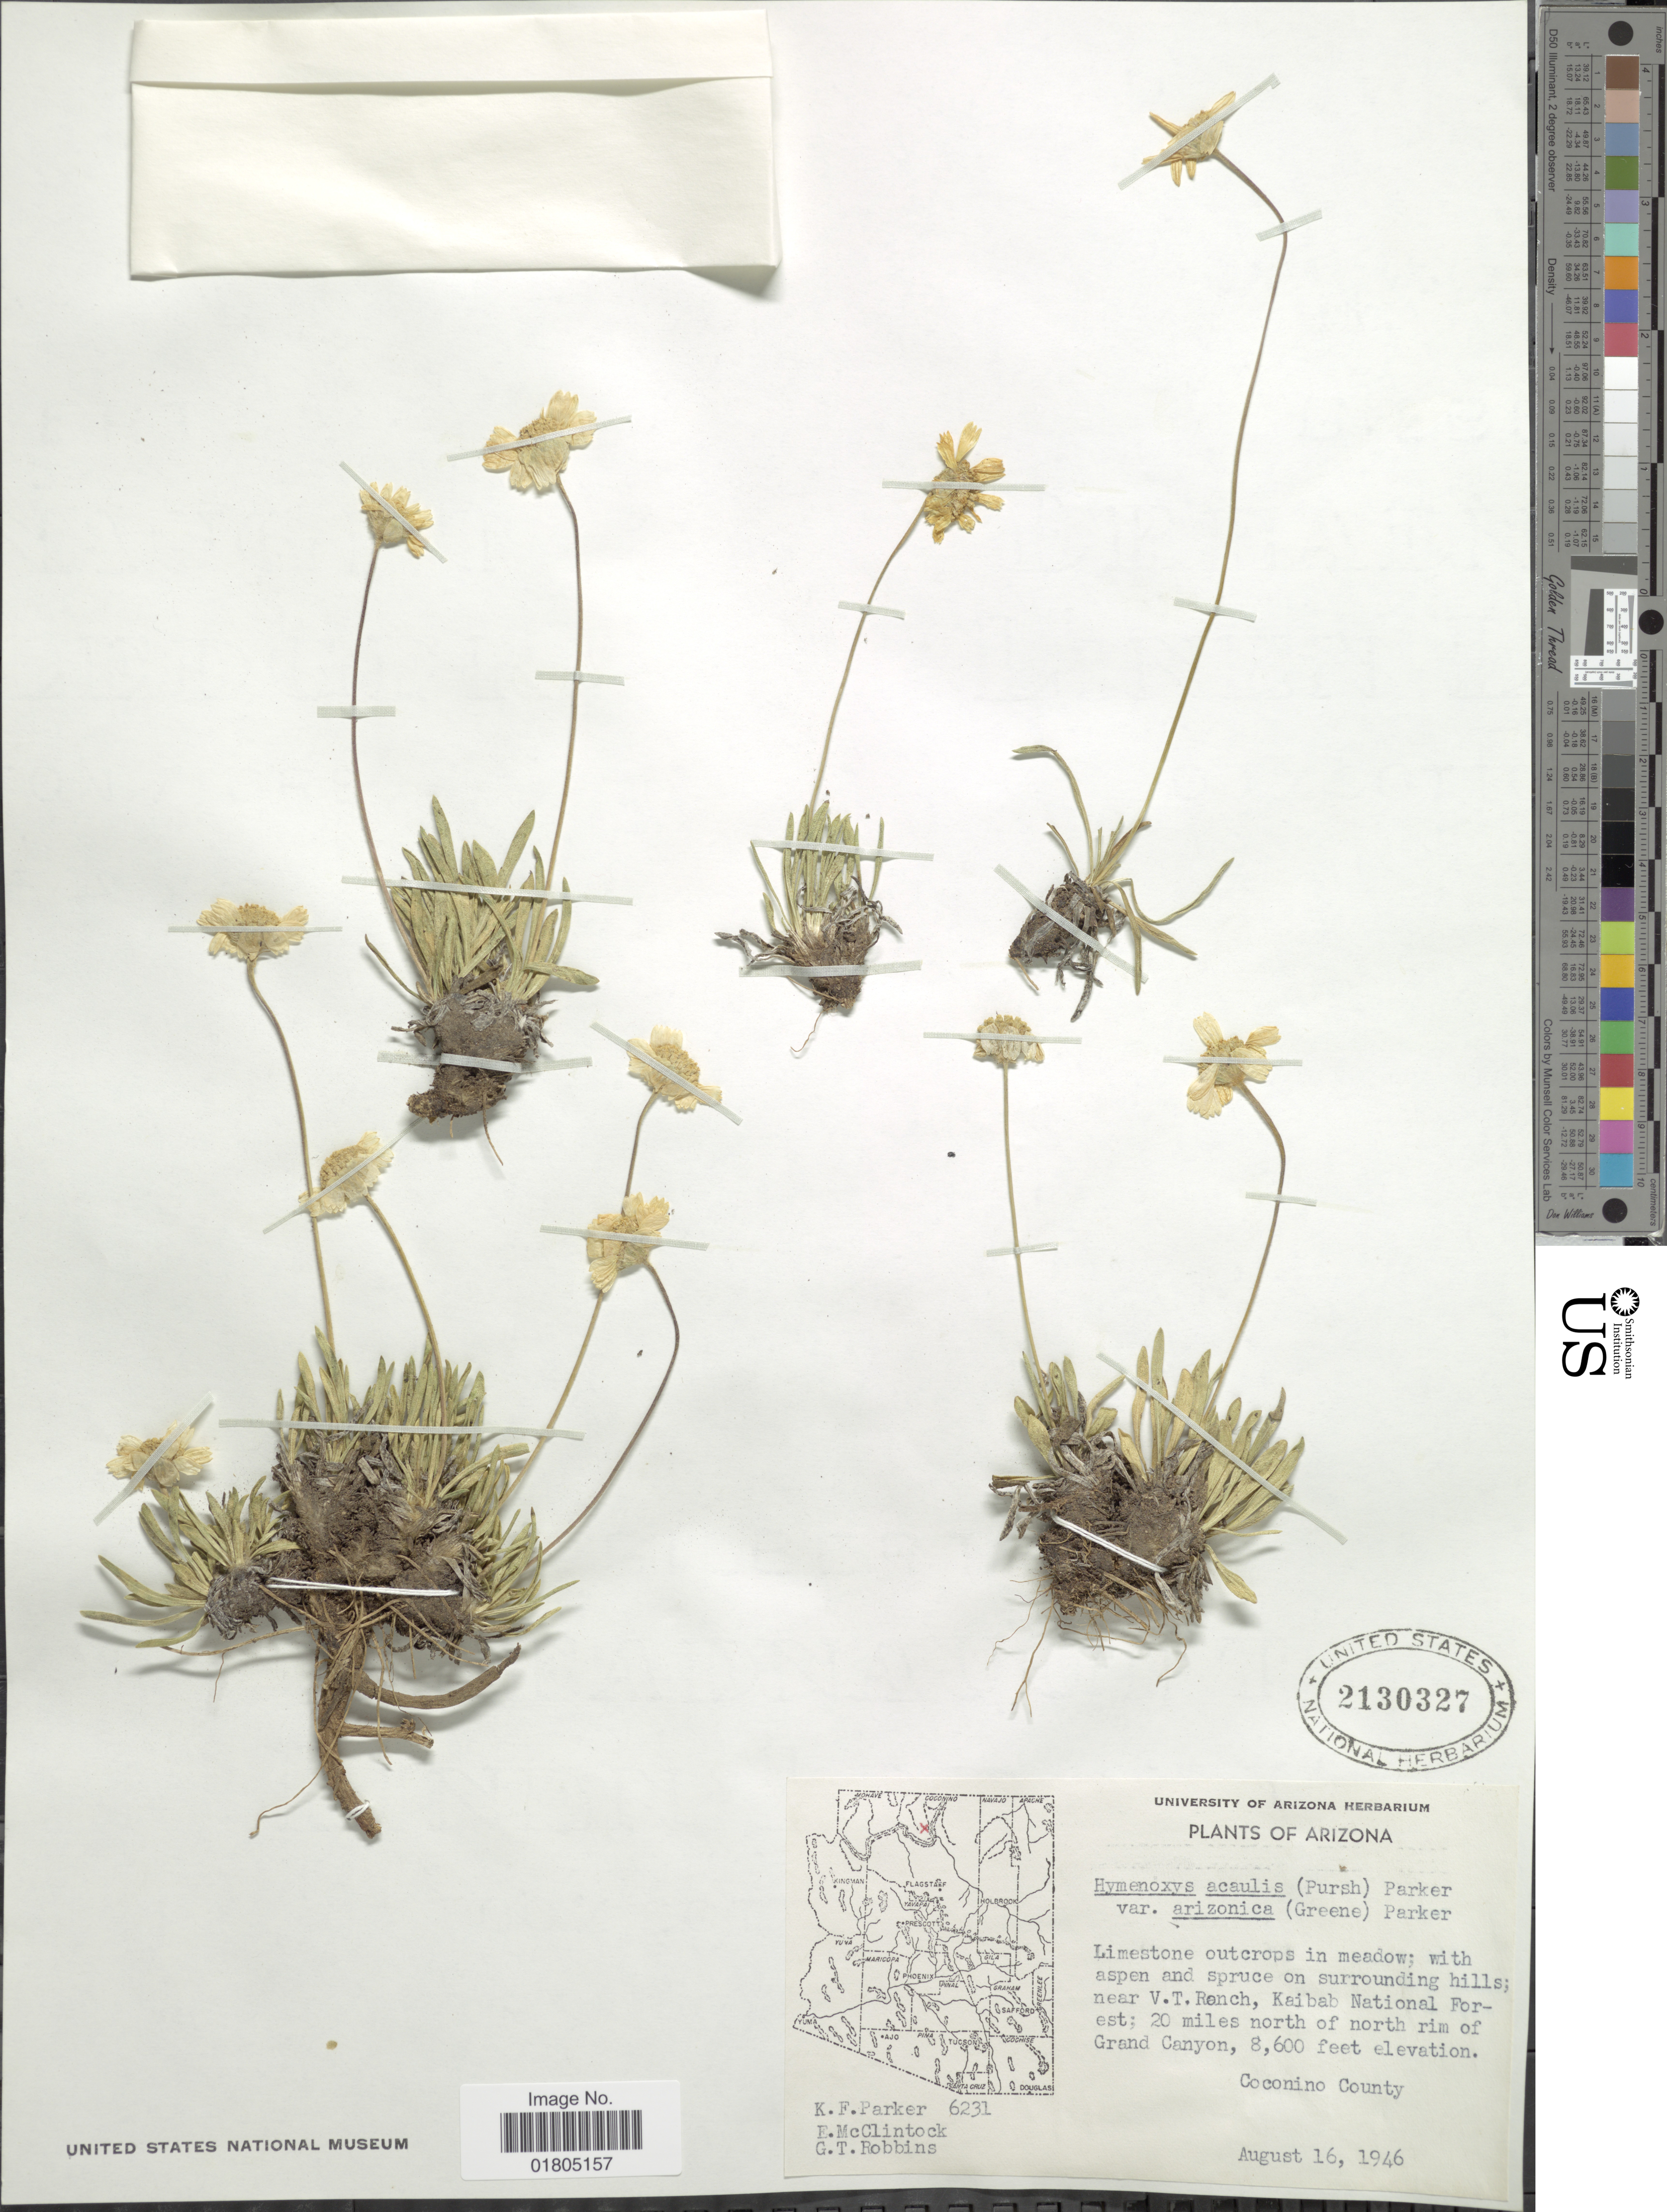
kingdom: Plantae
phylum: Tracheophyta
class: Magnoliopsida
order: Asterales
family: Asteraceae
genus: Actinea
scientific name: Actinea acaulis var. arizonica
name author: (Greene) S.F. Blake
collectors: K. F. Parker, E. McClintock & G. T. Robbins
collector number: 6231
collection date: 1946-08-16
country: United States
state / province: Arizona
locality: Near Vl. T. Ranch, Kaibab National Forest, 20 miles north of north rim of Grand Canyon, Coconino County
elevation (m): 2621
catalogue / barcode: US 2130327